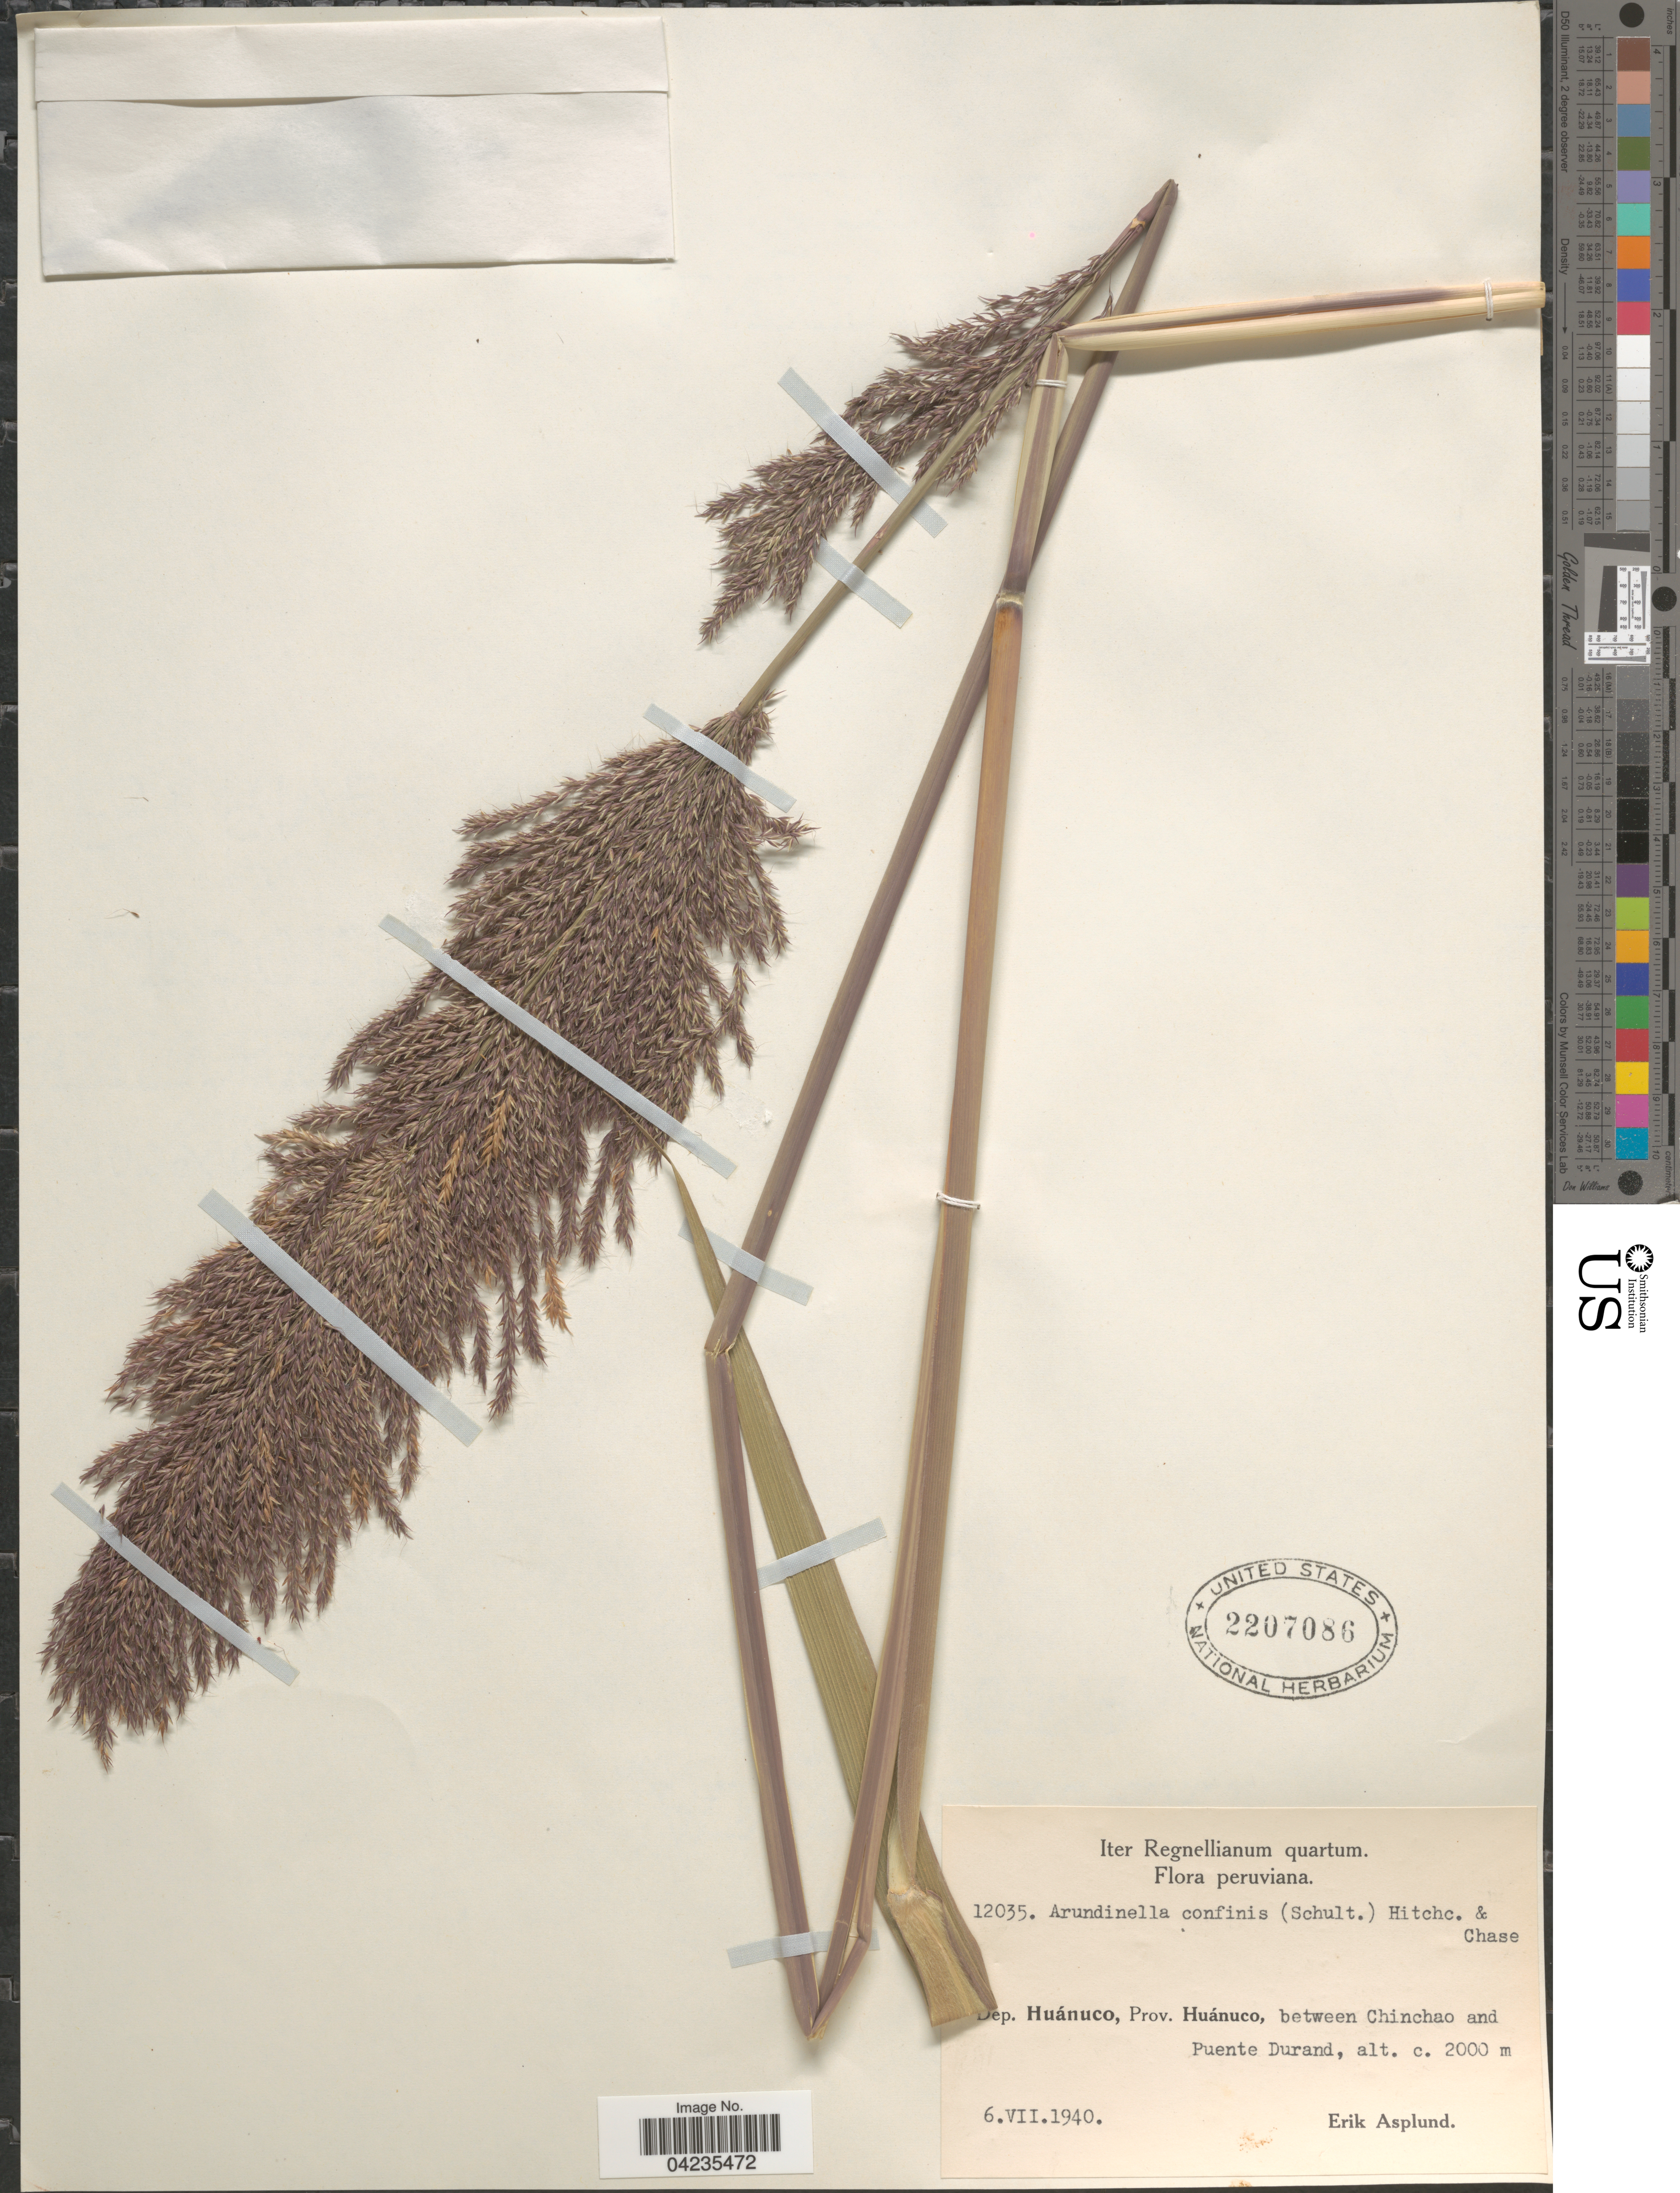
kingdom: Plantae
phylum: Tracheophyta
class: Liliopsida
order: Poales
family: Poaceae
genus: Arundinella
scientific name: Arundinella hispida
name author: (Humb. & Bonpl. ex Willd.) Kuntze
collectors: E. Asplund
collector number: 12035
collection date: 1940-07-06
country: Peru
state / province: Huánuco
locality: Iter Regnellianum quartum. Dep. Huánuco, Prov. Huánuco, between Chinchao and Puente Durand.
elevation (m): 2000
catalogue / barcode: US 2207086